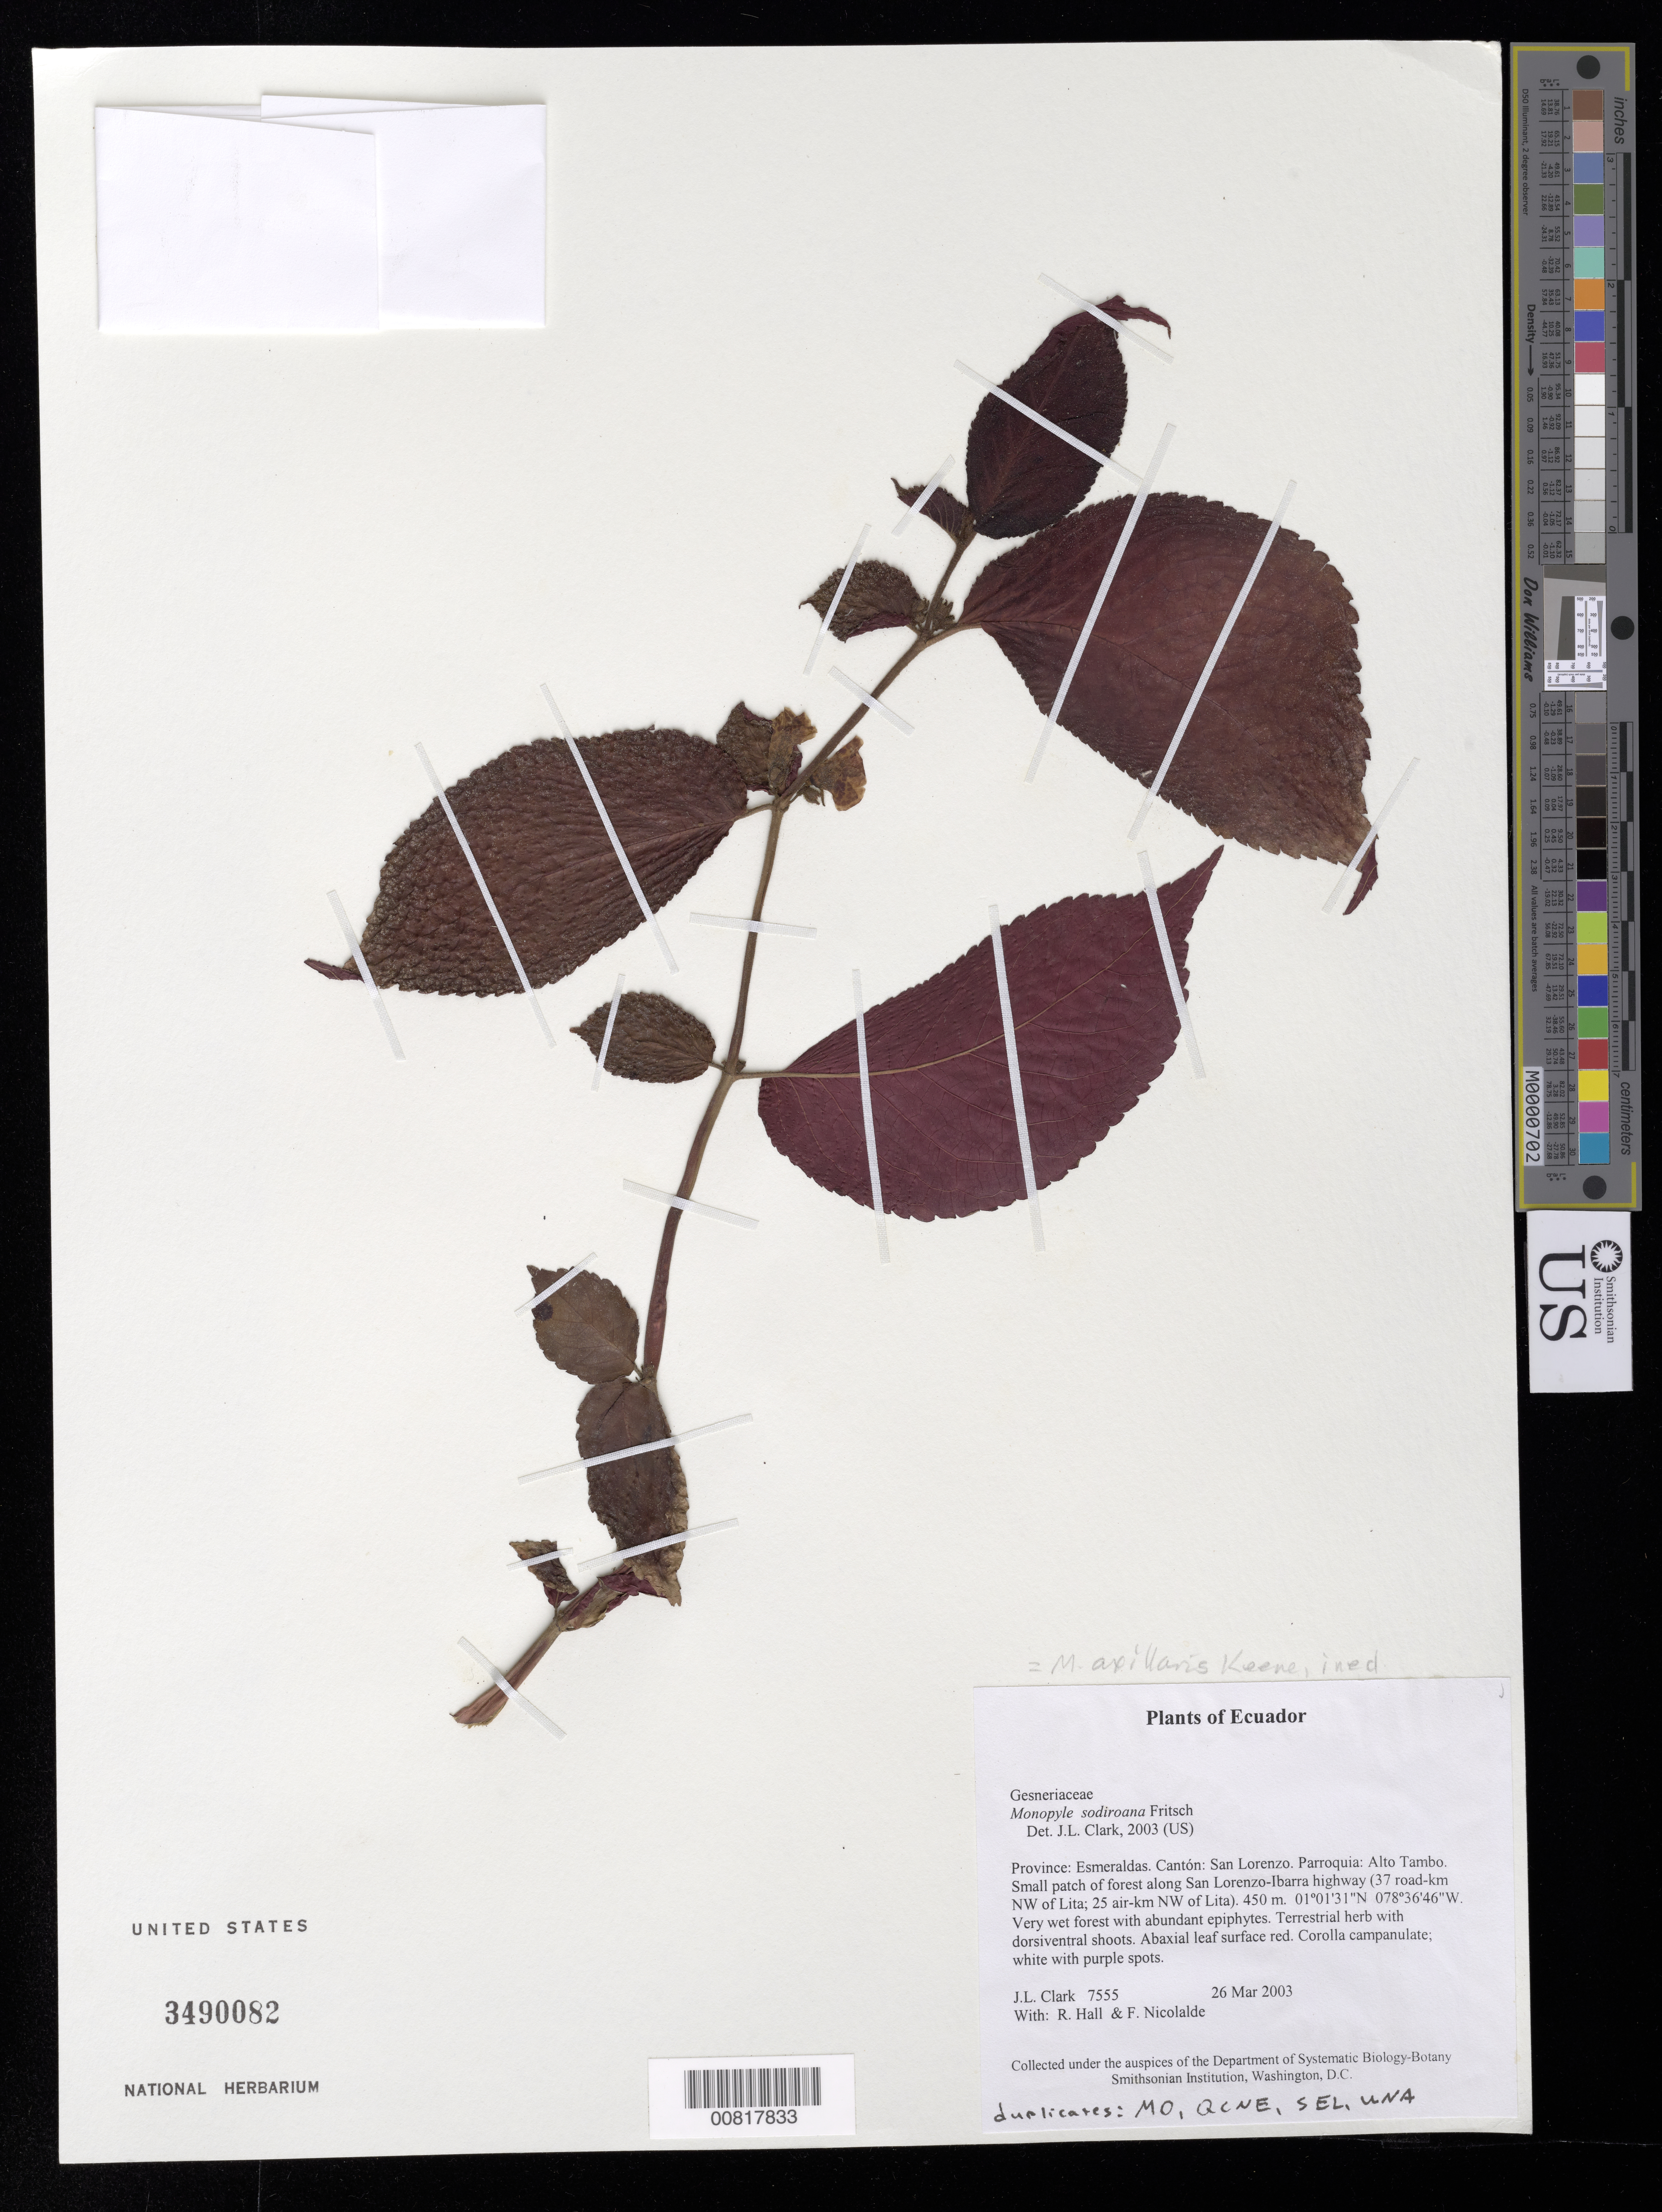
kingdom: Plantae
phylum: Tracheophyta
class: Magnoliopsida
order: Lamiales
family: Gesneriaceae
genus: Monopyle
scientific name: Monopyle sodiroana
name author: Fritsch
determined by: Clark, J. L., (SEL), The Marie Selby Botanical Garden (UNITED STATES)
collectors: J. L. Clark, R. Hall & F. Nicolalde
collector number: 7555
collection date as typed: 26 Mar 2003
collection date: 2003-03-26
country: Ecuador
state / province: Esmeraldas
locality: San Lorenzo. Parroquia: Alto Tambo. Small patch of forest along San Lorenzo-Ibarra highway (37 road-km NW of Lita; 25 air-km NW of Lita).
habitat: Very wet forest with abundant epiphytes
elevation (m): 450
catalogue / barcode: US 3490082